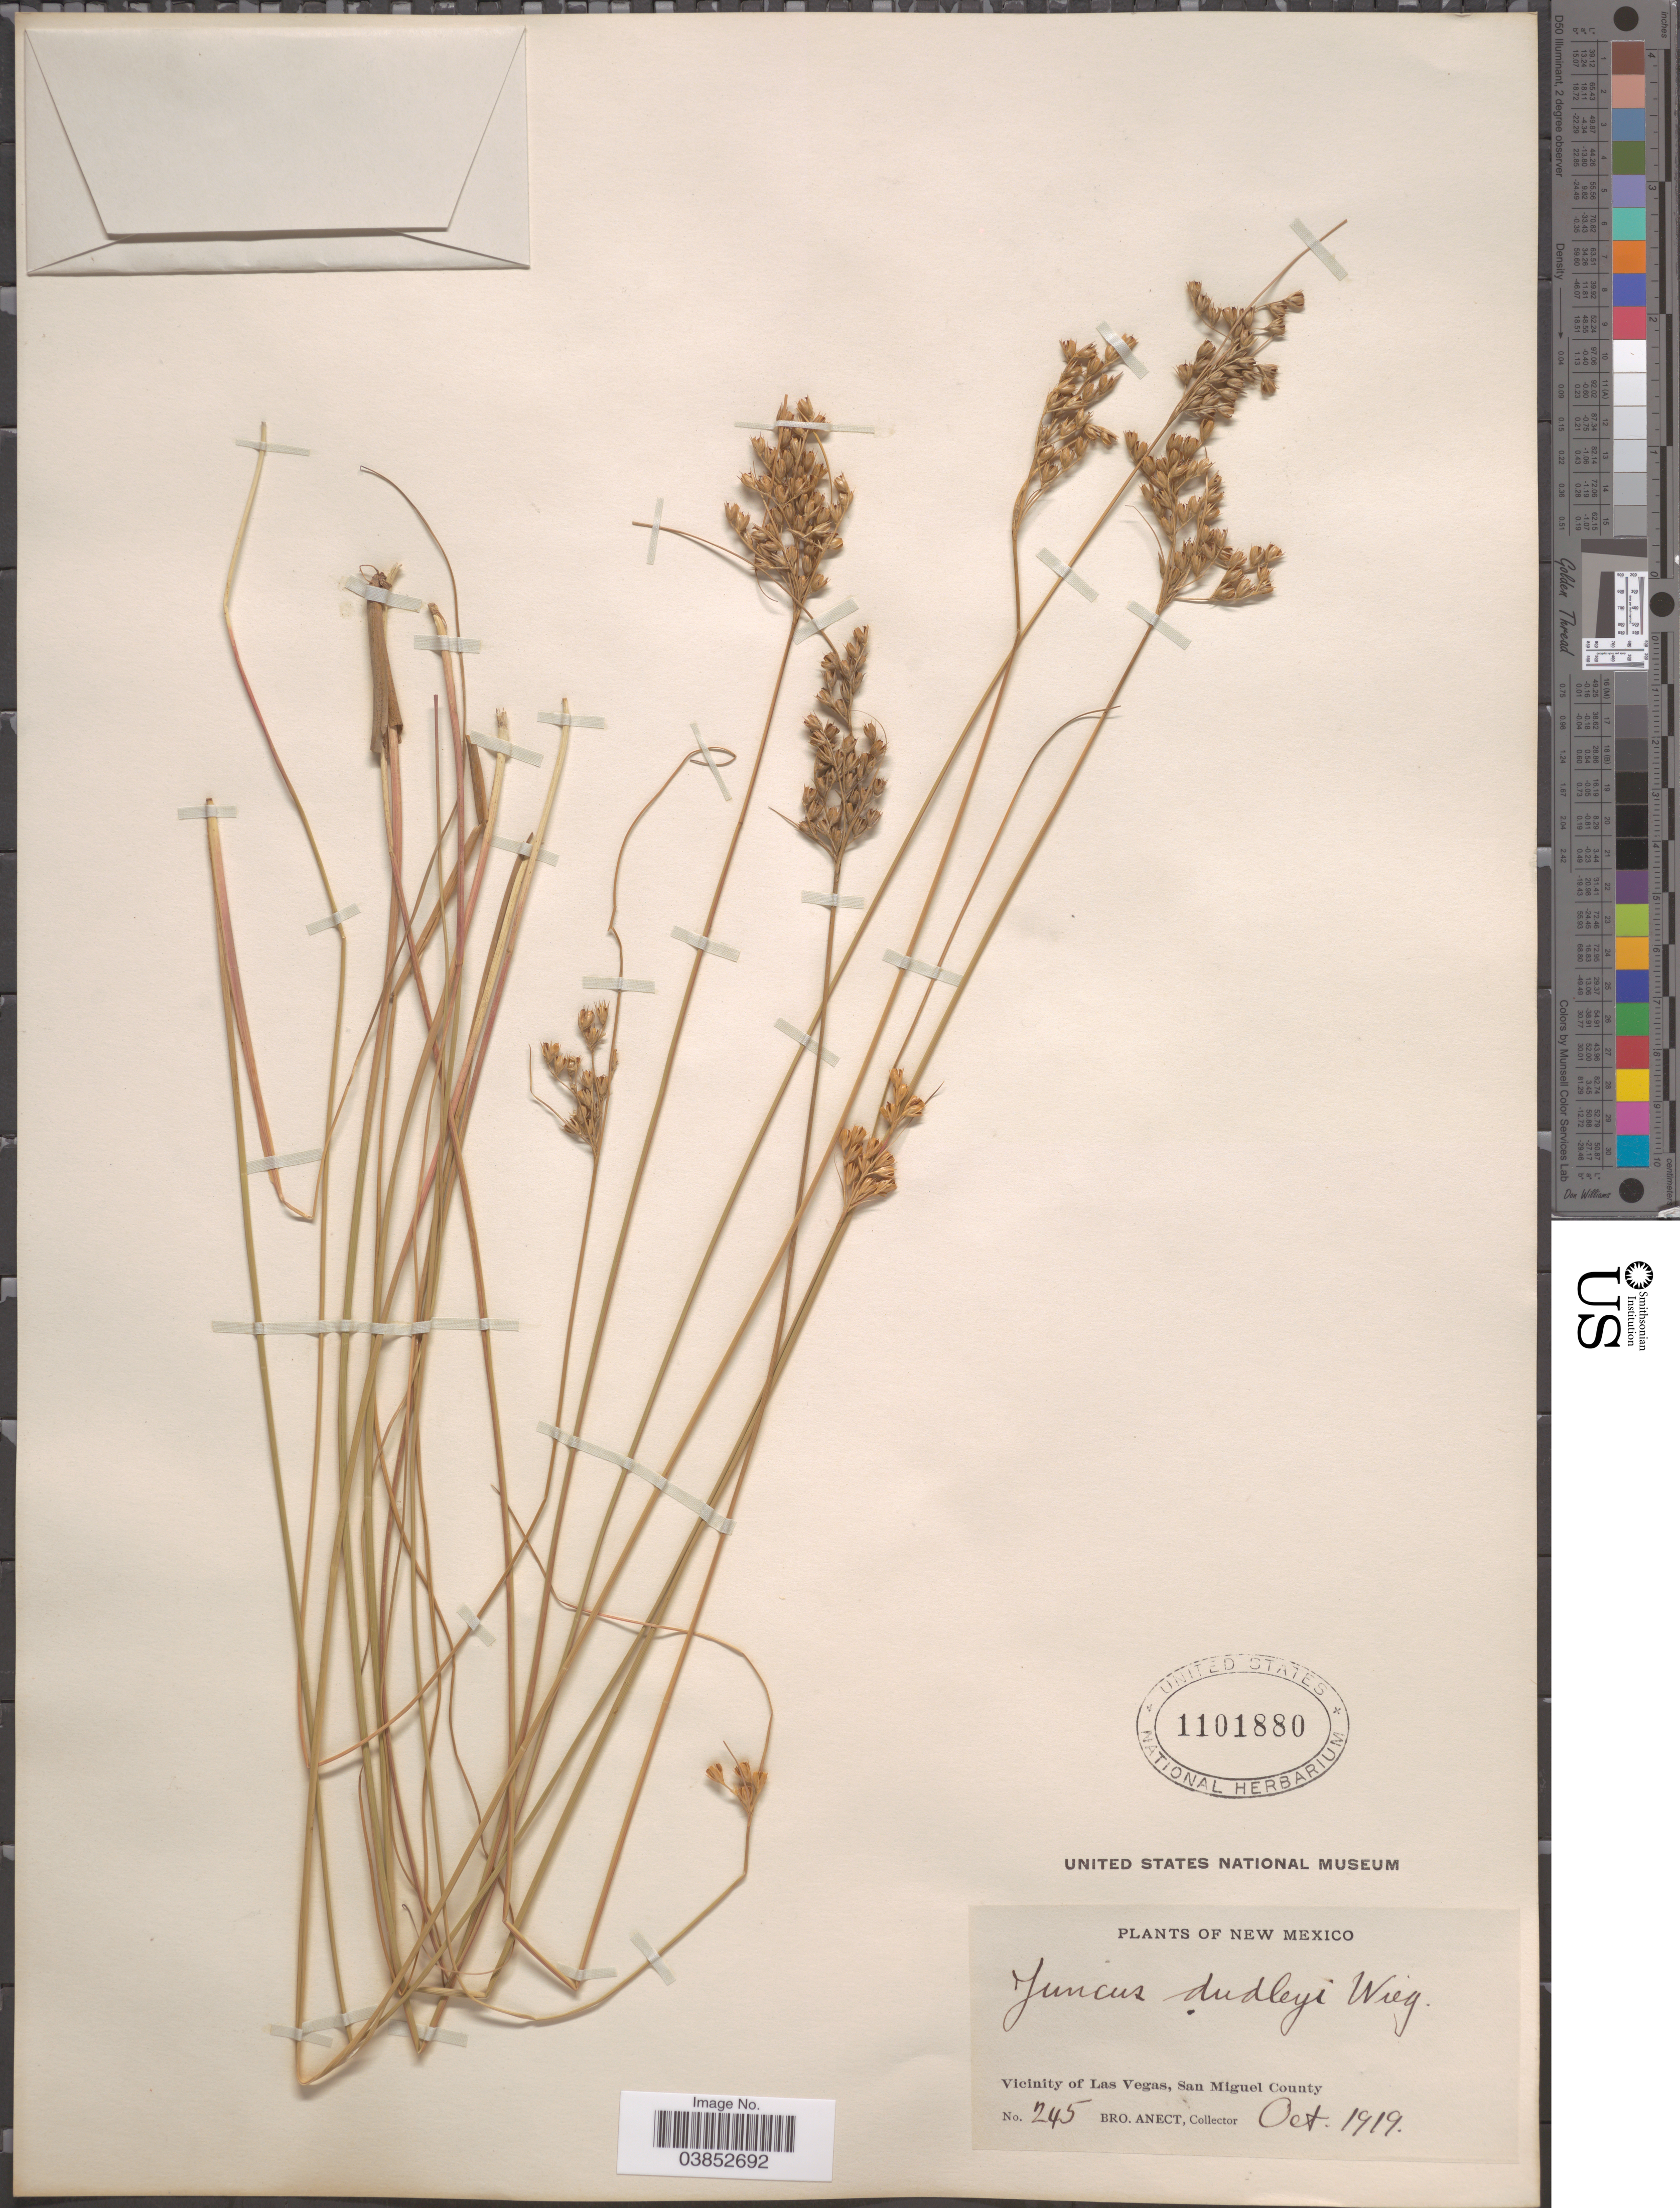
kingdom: Plantae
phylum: Tracheophyta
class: Liliopsida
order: Poales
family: Juncaceae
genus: Juncus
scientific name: Juncus dudleyi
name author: Wiegand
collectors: B. Anect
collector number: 245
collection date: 1919-10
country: United States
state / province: New Mexico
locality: Vicinity of Las Vegas, San Miguel County.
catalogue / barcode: US 1101880